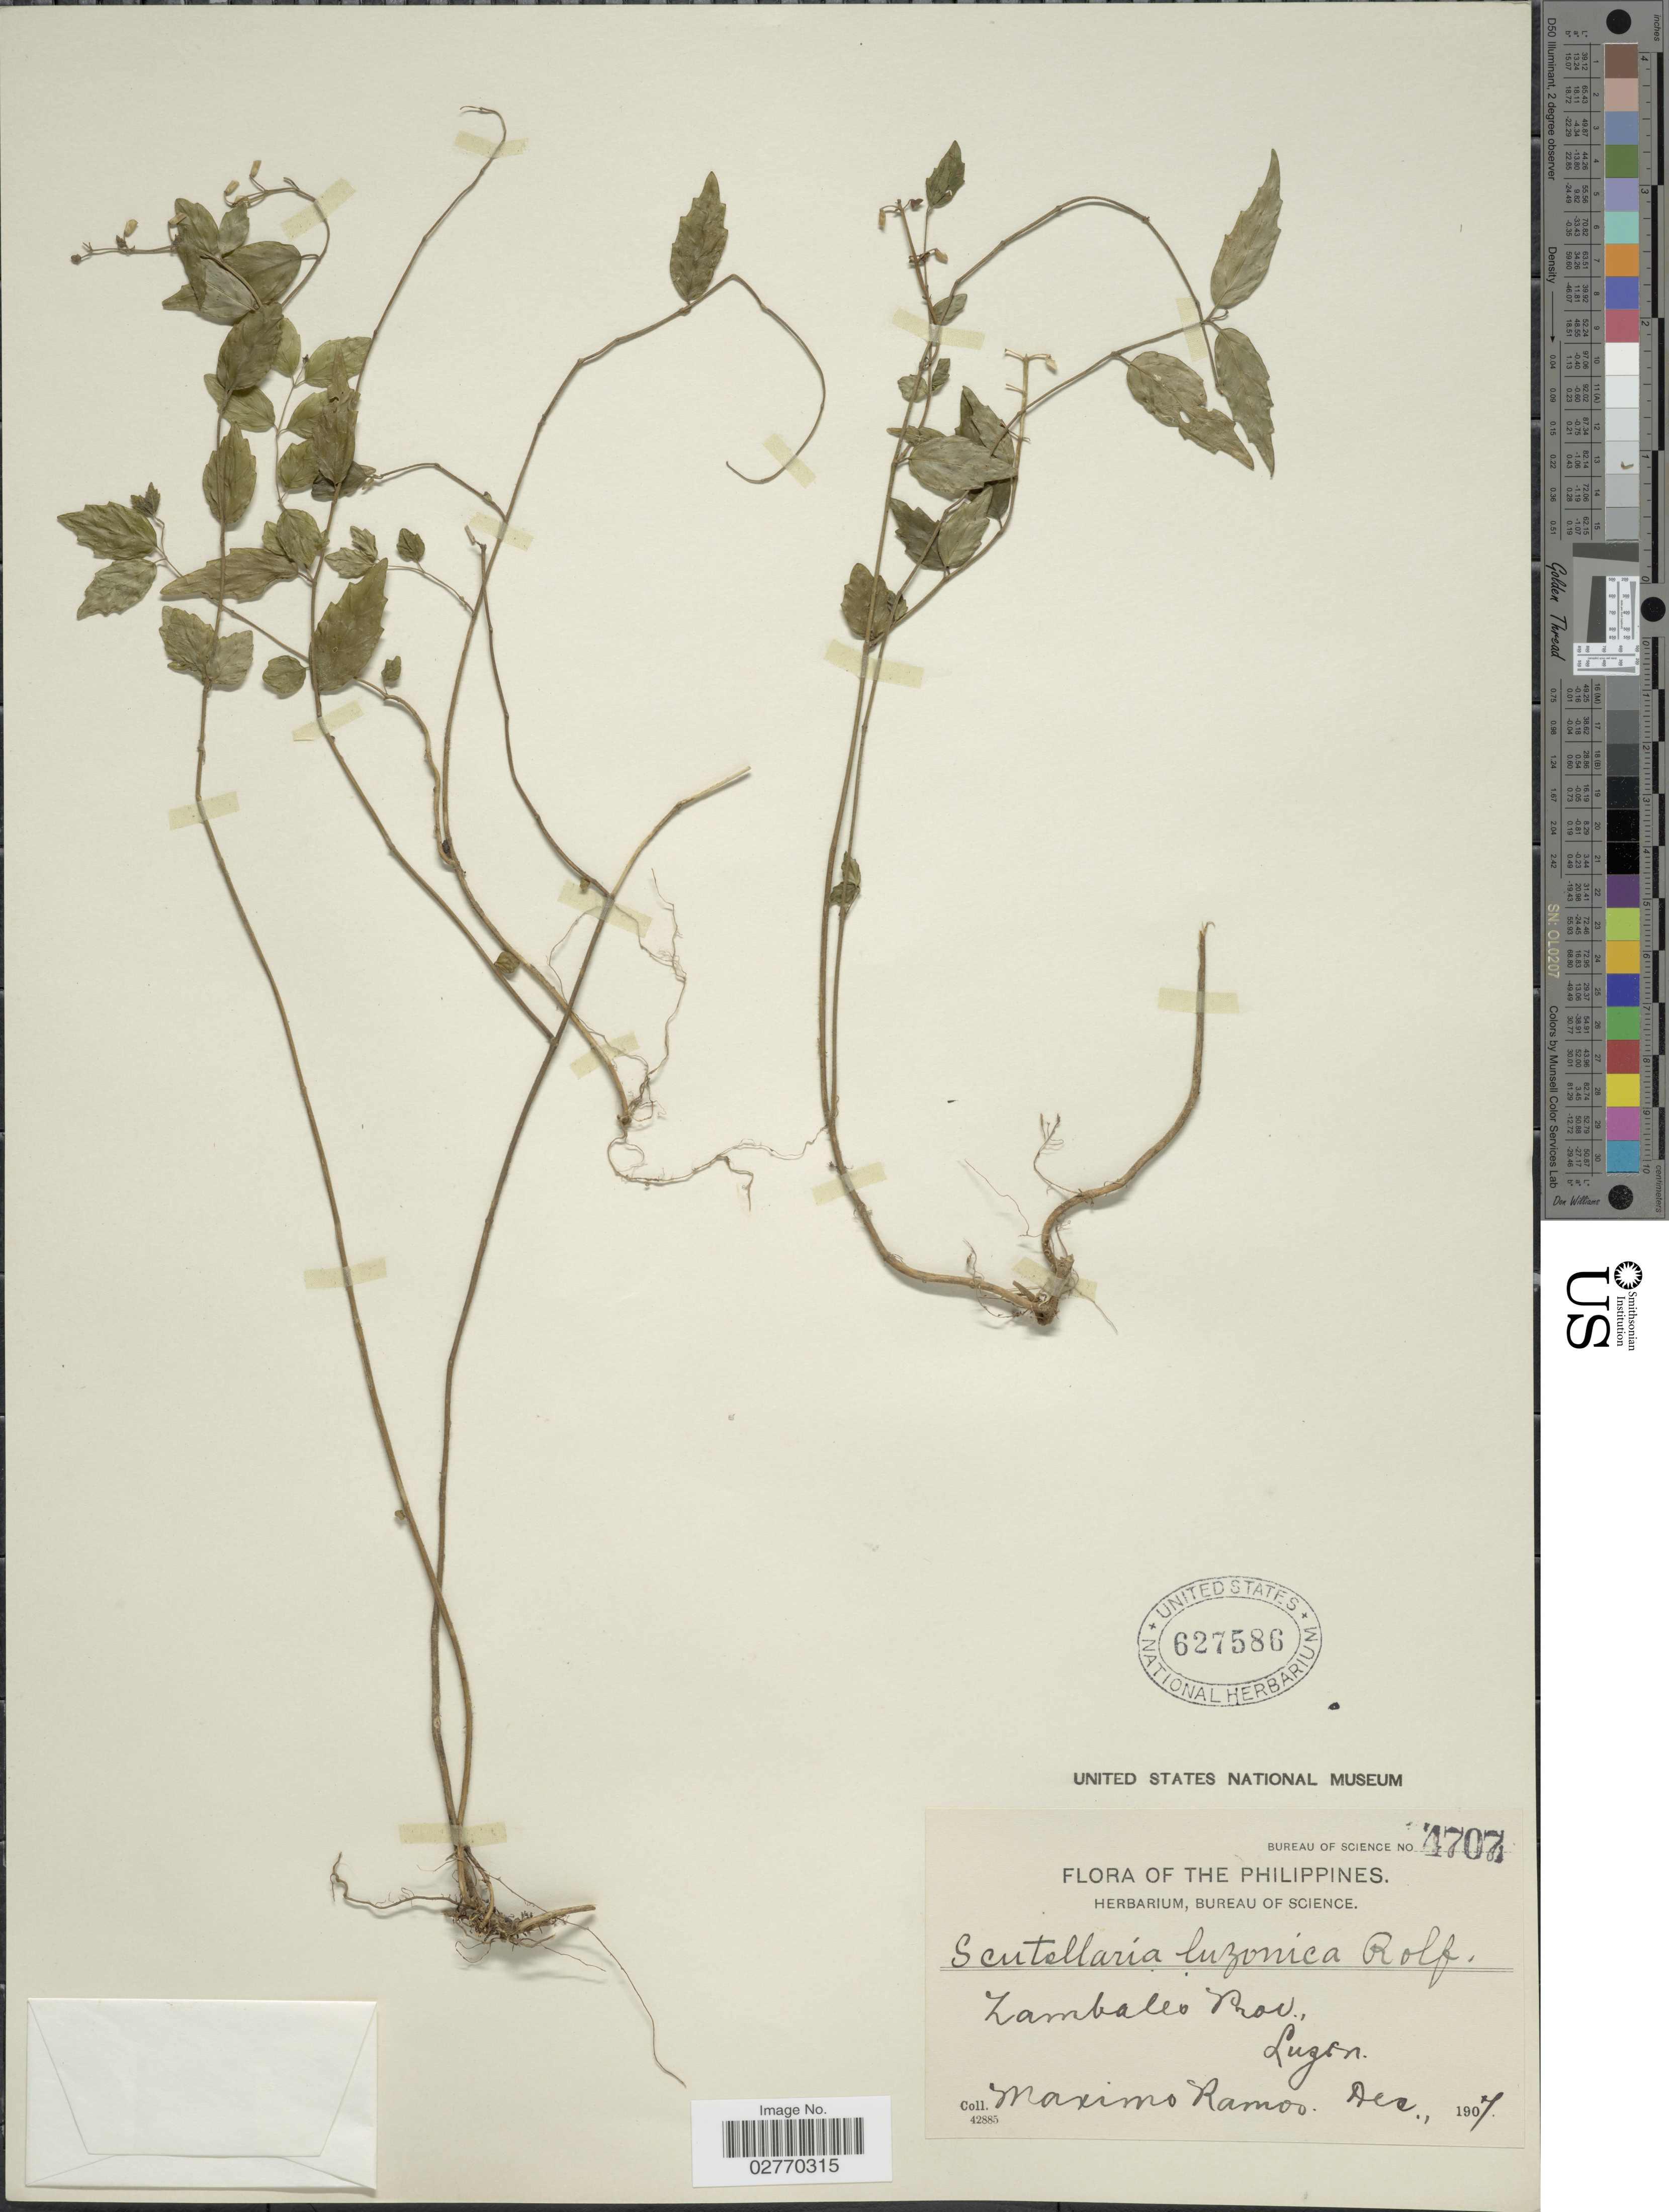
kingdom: Plantae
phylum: Tracheophyta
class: Magnoliopsida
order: Lamiales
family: Lamiaceae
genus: Scutellaria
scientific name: Scutellaria javanica var. luzonica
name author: (Rolfe) H. Keng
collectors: M. Ramos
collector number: Bureau of Science 4707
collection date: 1907-12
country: Philippines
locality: Zambales Prov., Luzon.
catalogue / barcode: US 627586